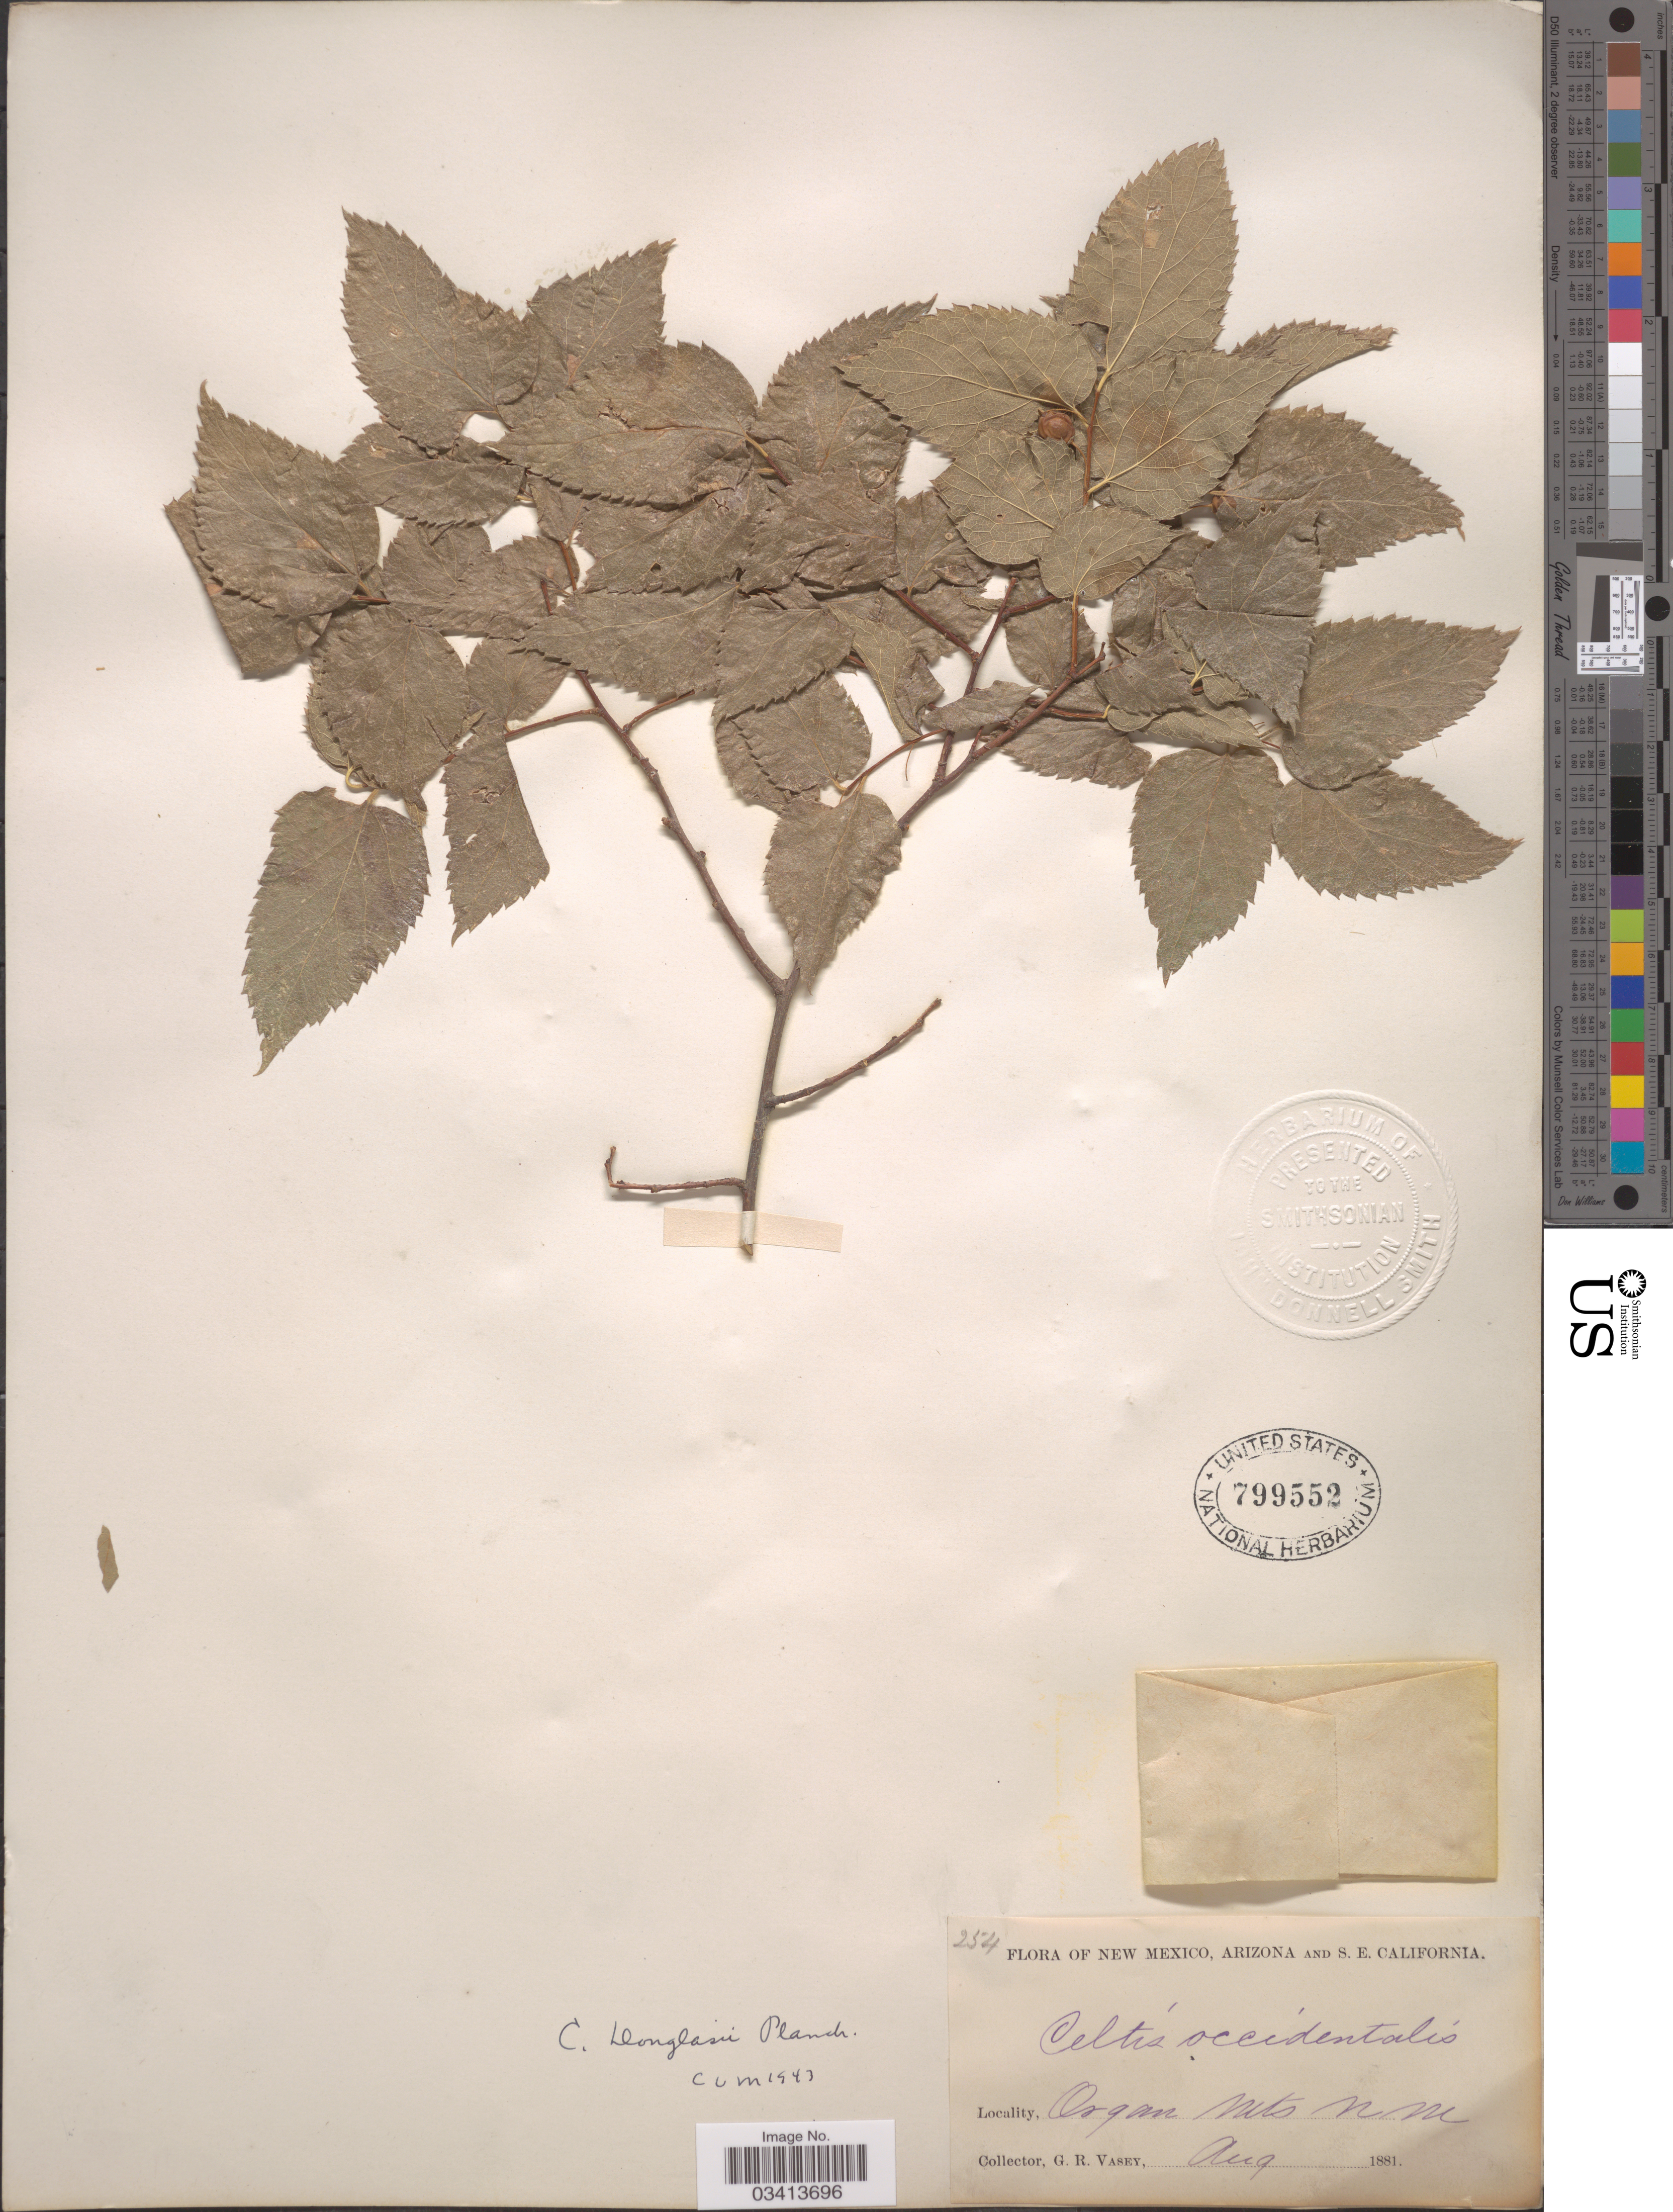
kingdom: Plantae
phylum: Tracheophyta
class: Magnoliopsida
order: Rosales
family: Cannabaceae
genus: Celtis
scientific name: Celtis laevigata var. reticulata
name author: (Torr.) L.D. Benson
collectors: G. R. Vasey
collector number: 254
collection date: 1881-08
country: United States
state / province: New Mexico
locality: Organ Mts.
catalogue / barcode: US 799552